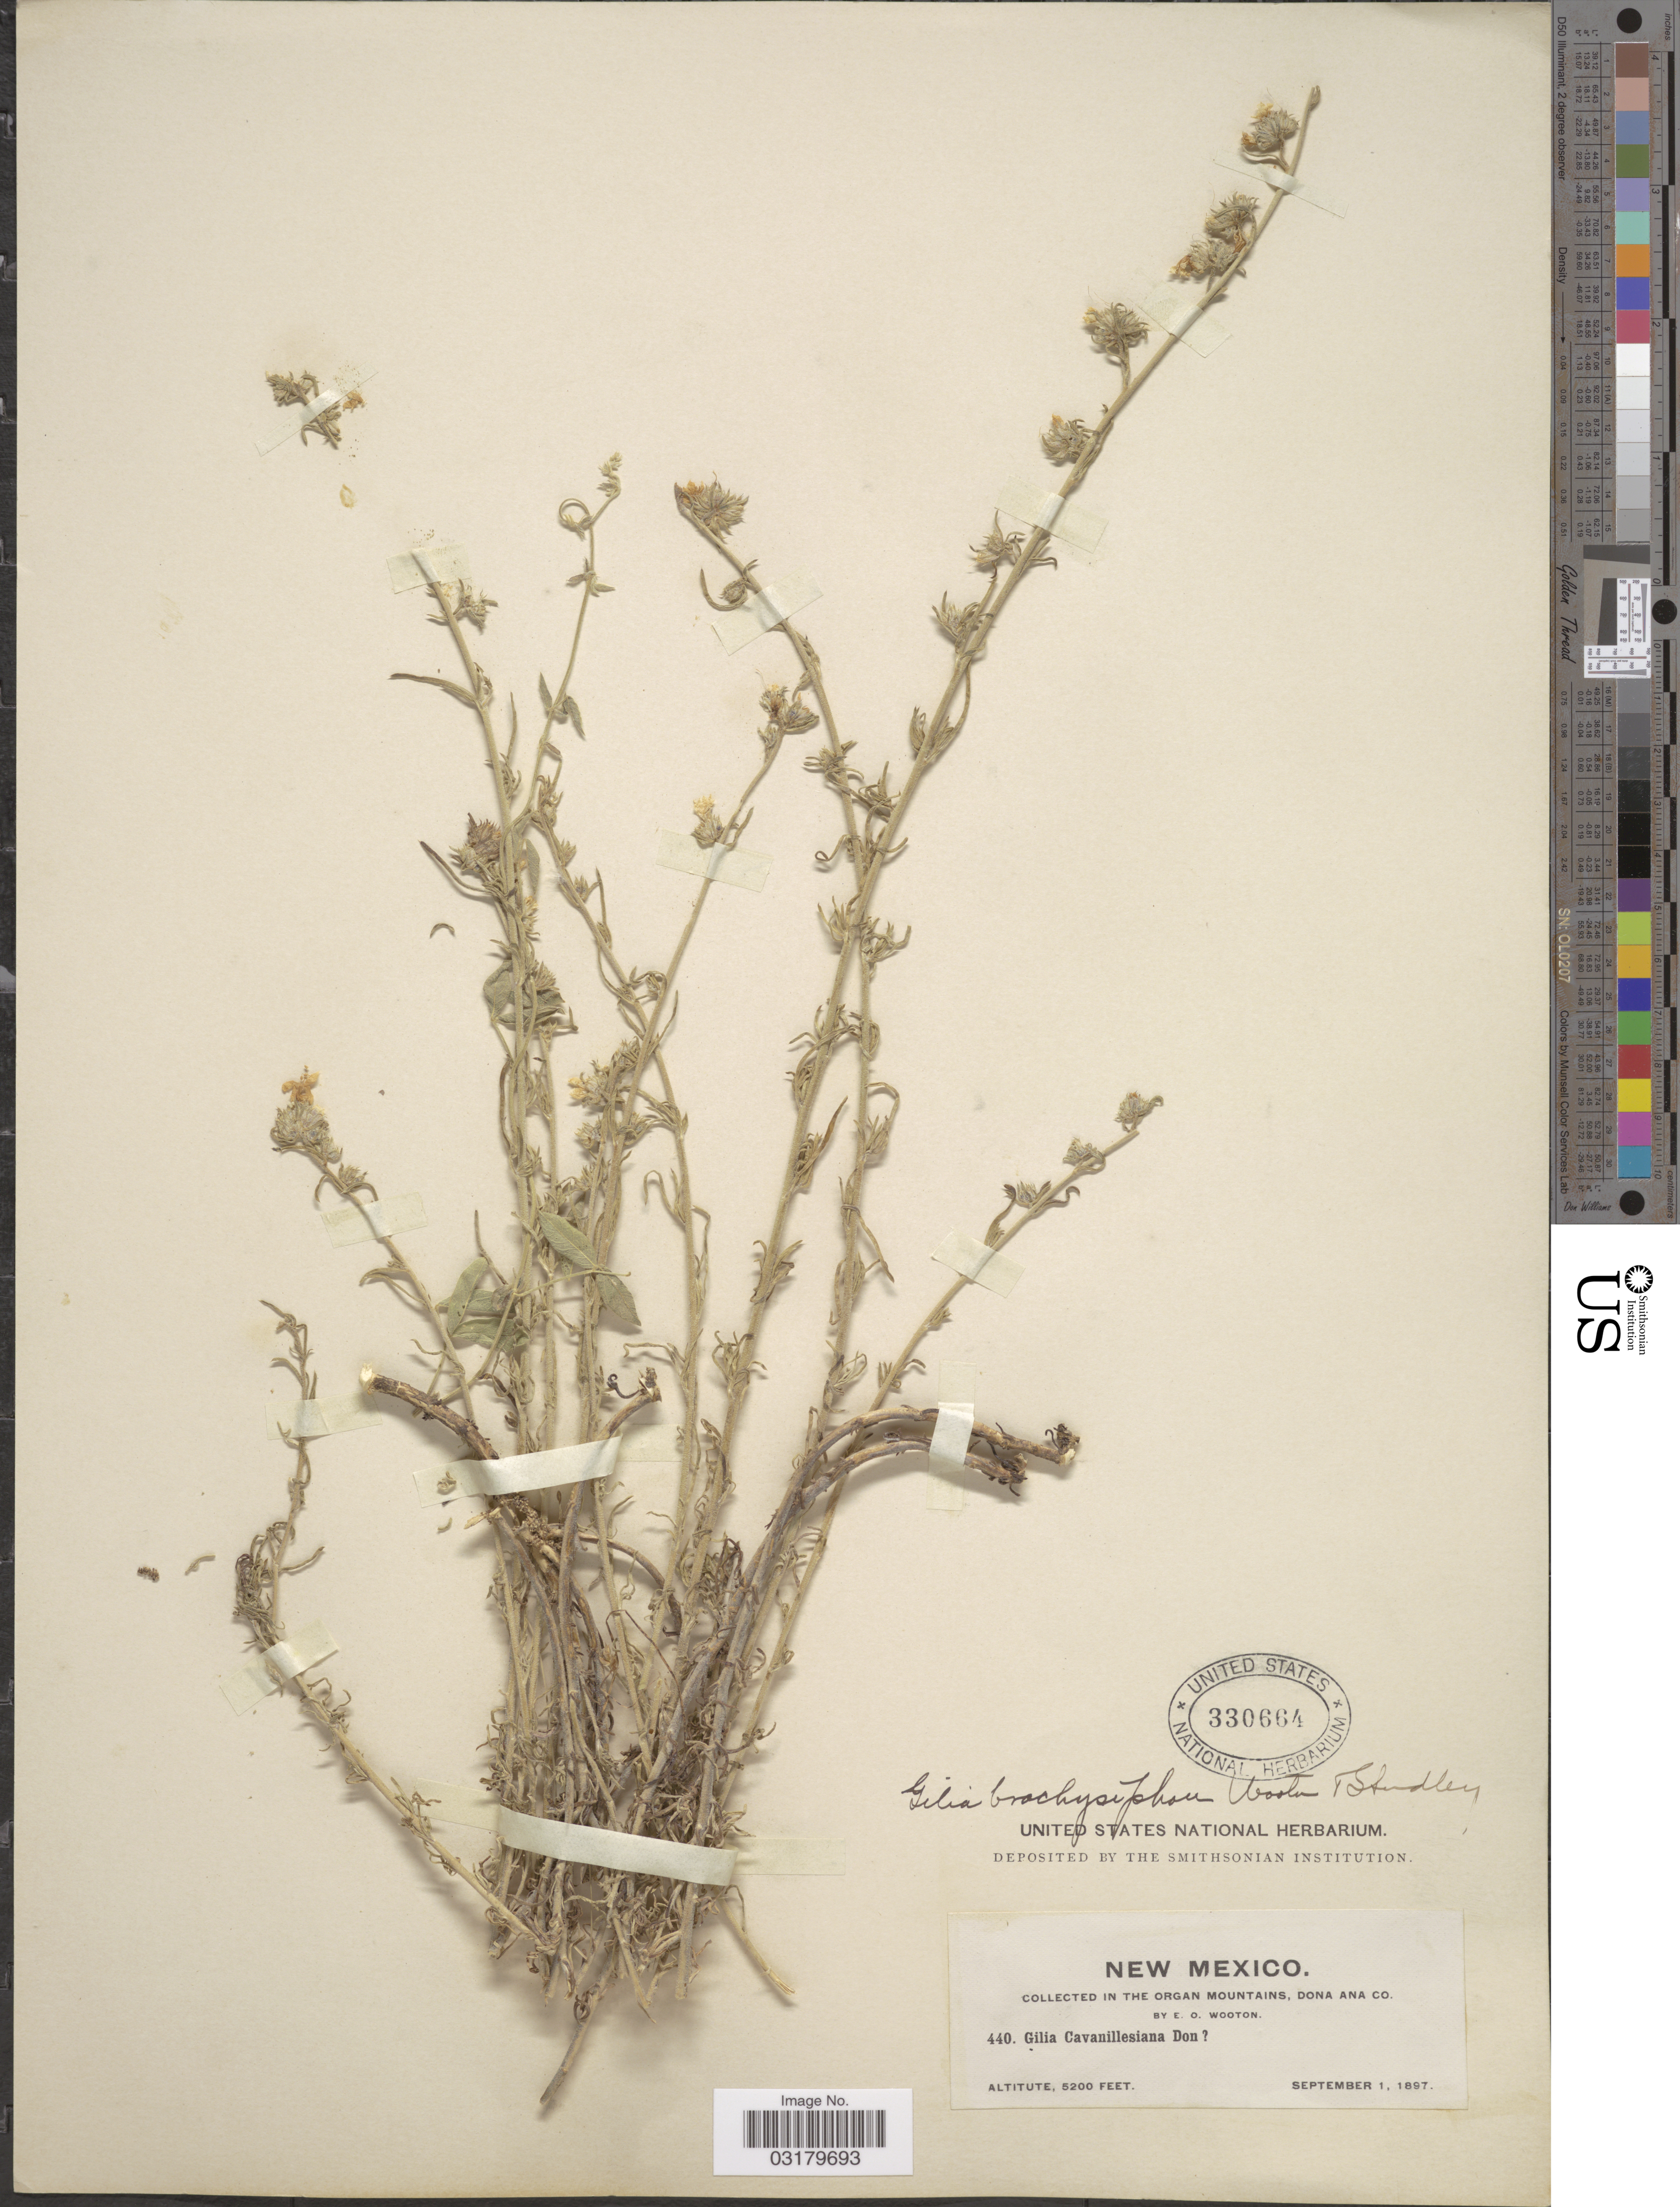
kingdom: Plantae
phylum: Tracheophyta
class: Magnoliopsida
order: Ericales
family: Polemoniaceae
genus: Ipomopsis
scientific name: Ipomopsis polyantha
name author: (Rydb.) V.E. Grant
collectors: E. O. Wooton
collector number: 440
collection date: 1897-09-01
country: United States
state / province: New Mexico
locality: In the Organ Mountains, Dona Ana Co.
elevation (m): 1585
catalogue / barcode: US 330664